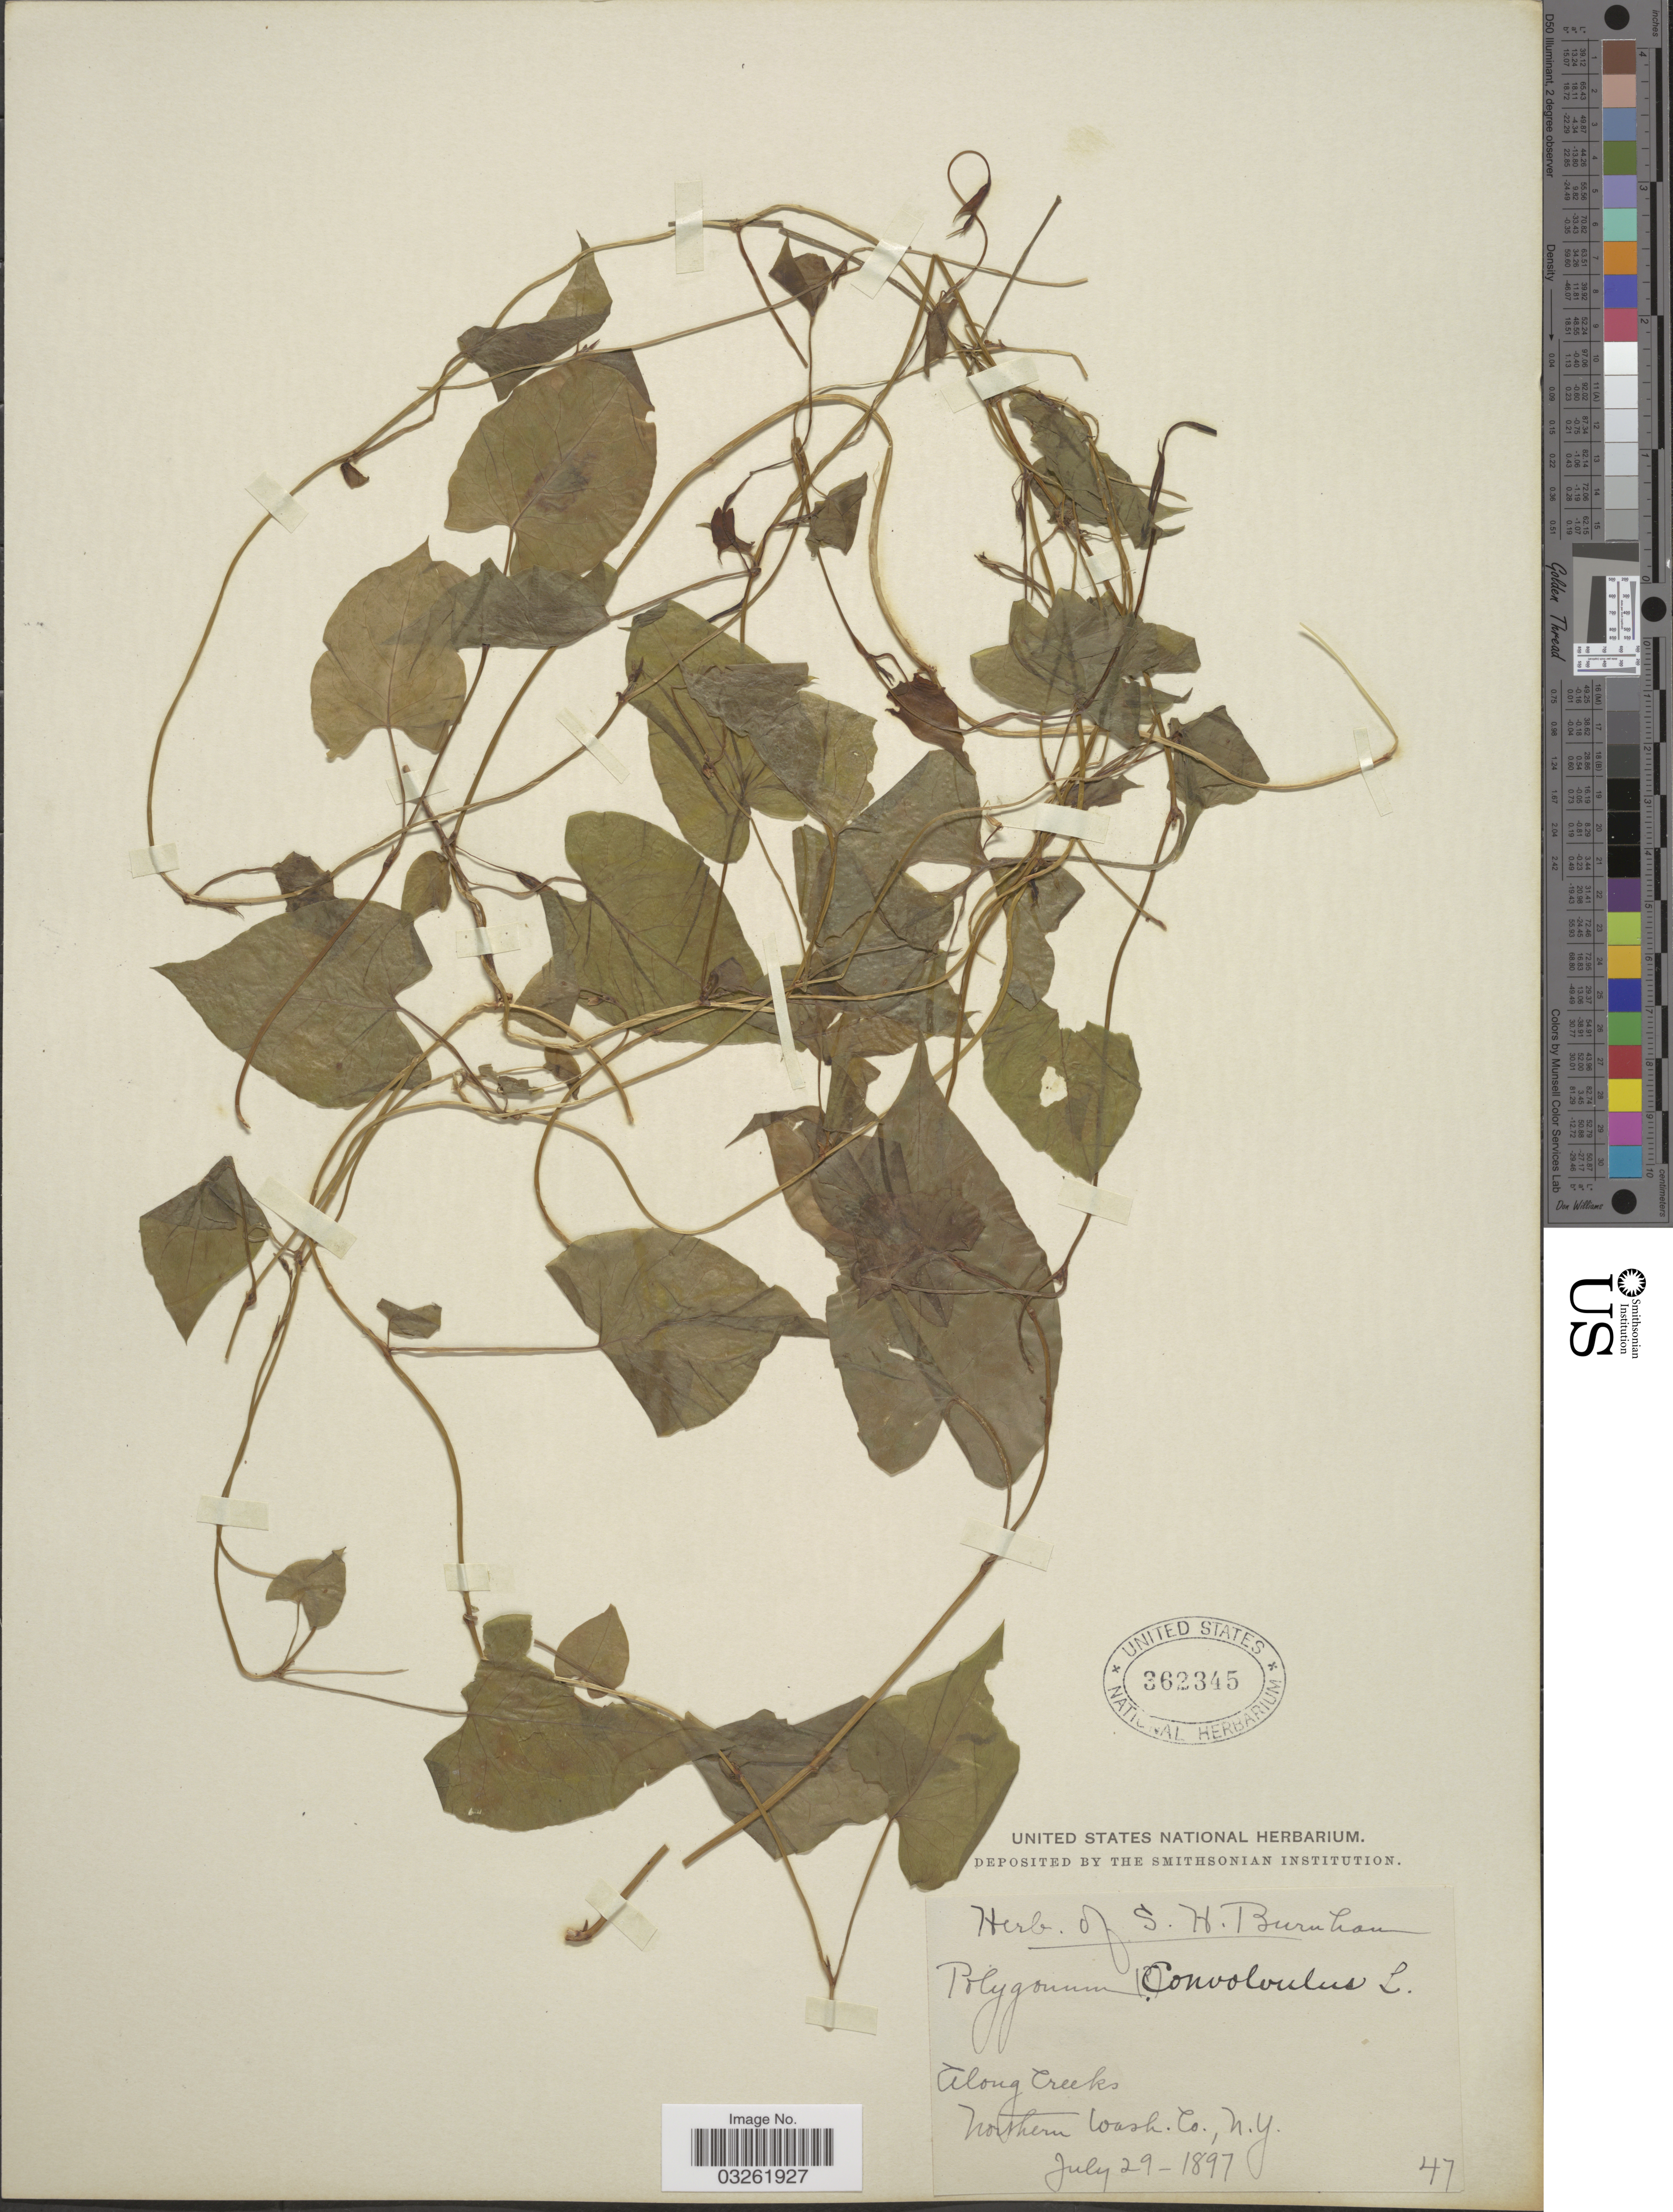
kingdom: Plantae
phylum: Tracheophyta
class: Magnoliopsida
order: Caryophyllales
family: Polygonaceae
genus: Fallopia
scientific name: Fallopia convolvulus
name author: (L.) Á. Löve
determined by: Strong, Mark T., (BOT), Smithsonian Institution - National Museum of Natural History (UNITED STATES)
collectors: ex herb. S.H. Burnham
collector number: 47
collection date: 1897-07-29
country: United States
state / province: New York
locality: Along Creeks. Northern Coast Co.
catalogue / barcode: US 362345